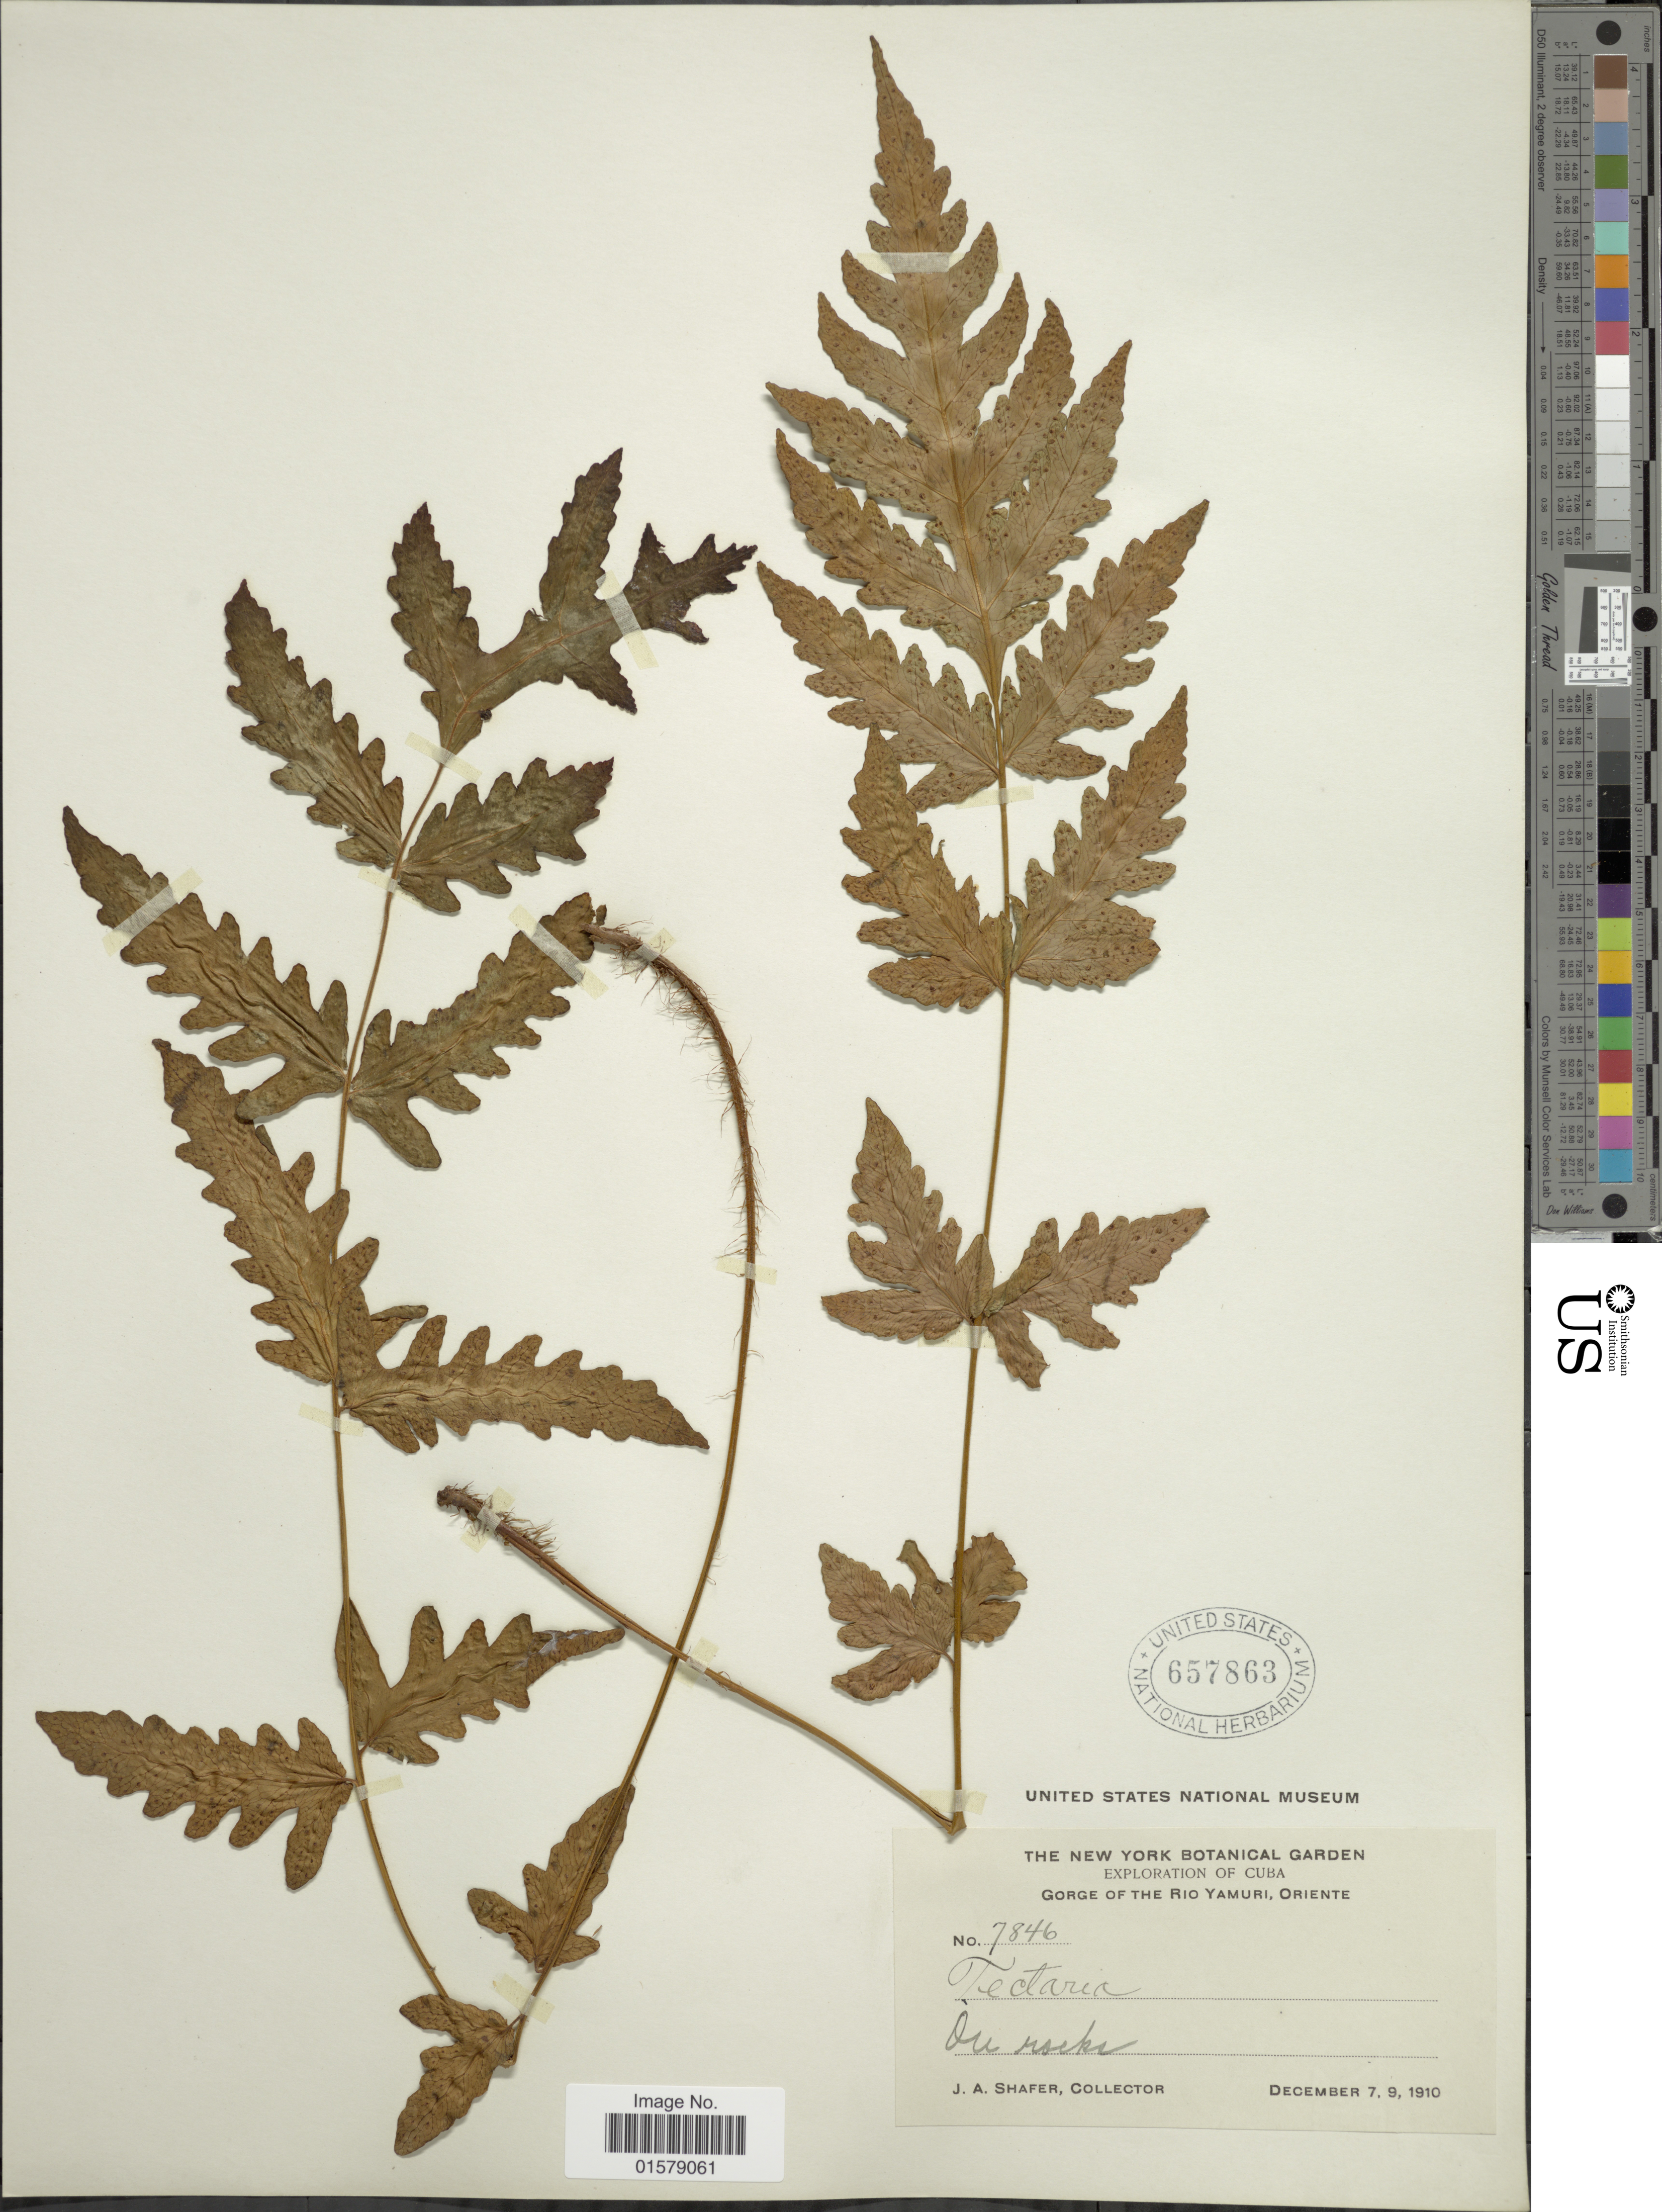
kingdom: Plantae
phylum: Tracheophyta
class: Polypodiopsida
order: Polypodiales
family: Tectariaceae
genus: Tectaria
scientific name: Tectaria cicutaria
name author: (L.) Copel.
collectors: J. A. Shafer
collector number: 7846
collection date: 1910-12-07/1910-12-09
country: Cuba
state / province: Oriente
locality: Gorge of the Rio Yamuri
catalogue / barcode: US 657863